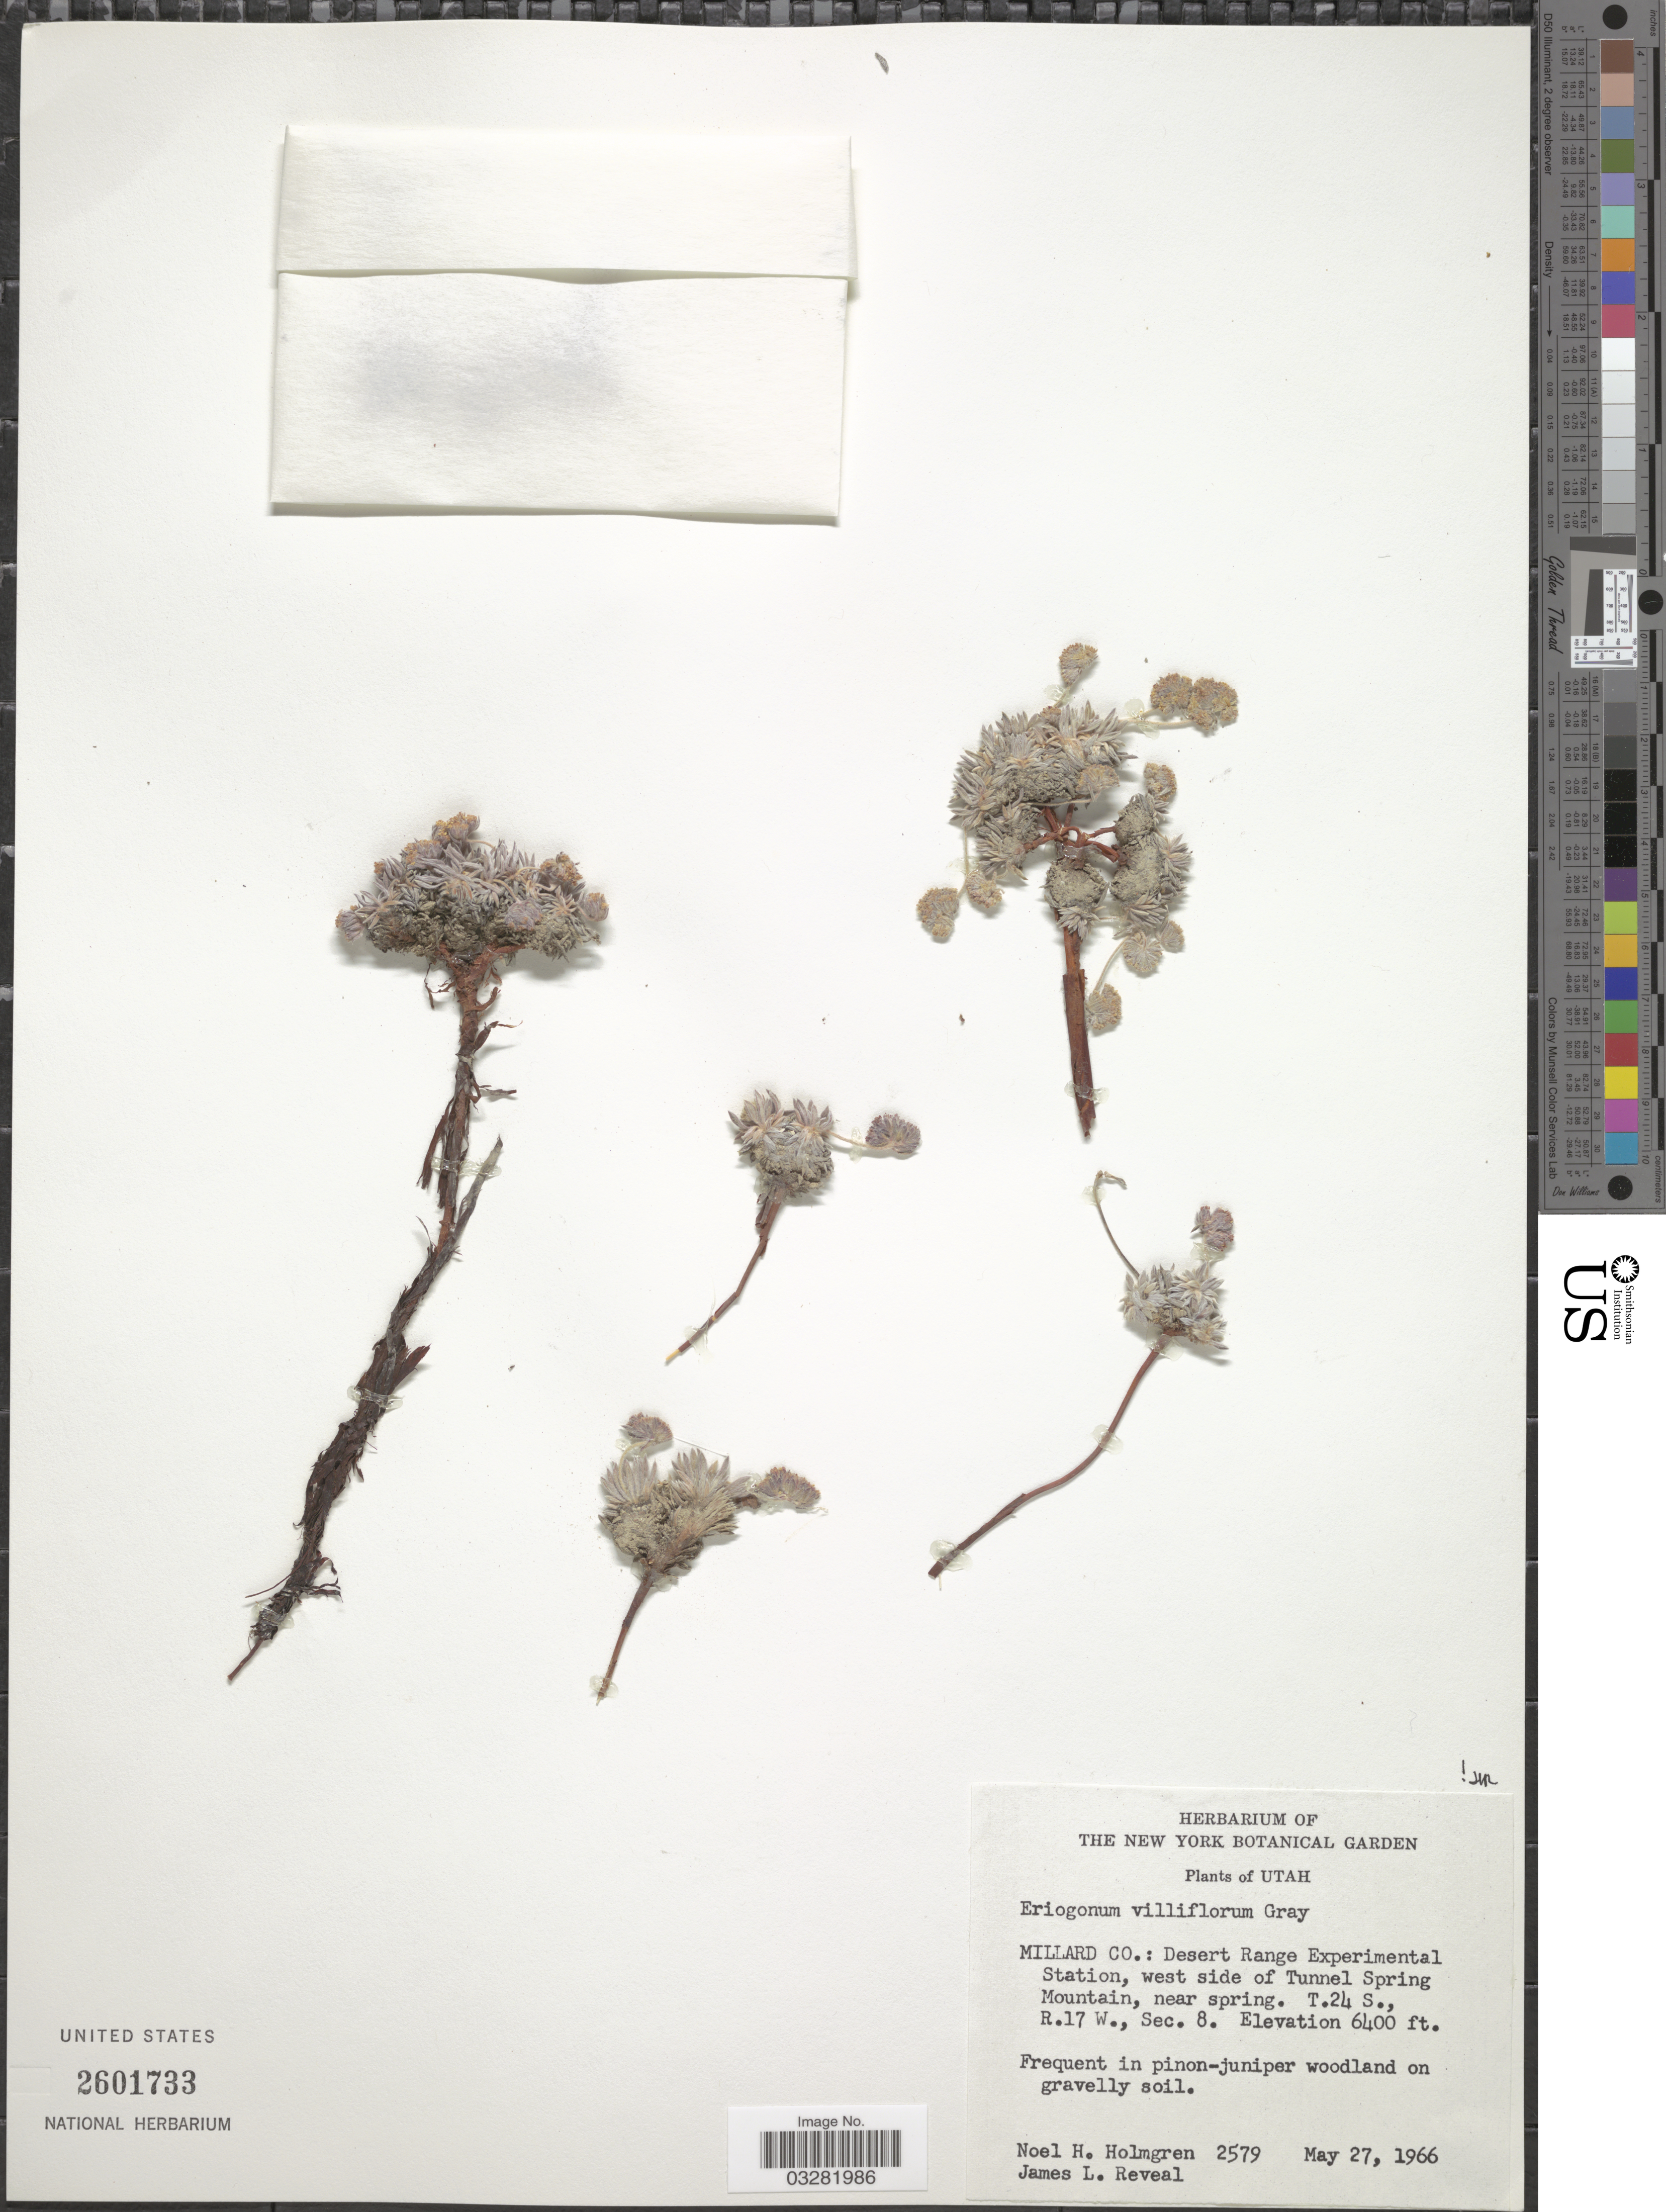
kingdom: Plantae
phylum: Tracheophyta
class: Magnoliopsida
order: Caryophyllales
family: Polygonaceae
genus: Eriogonum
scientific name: Eriogonum villiflorum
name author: A. Gray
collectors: N. H. Holmgren & J. L. Reveal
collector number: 2579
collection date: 1966-05-27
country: United States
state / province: Utah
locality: Millard Co.: Desert Range Experimental Station, west side of Tunnel Spring Mountain, near Sring. T.24 S., R.17 W., Sec. 8.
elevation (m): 1951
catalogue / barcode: US 2601733